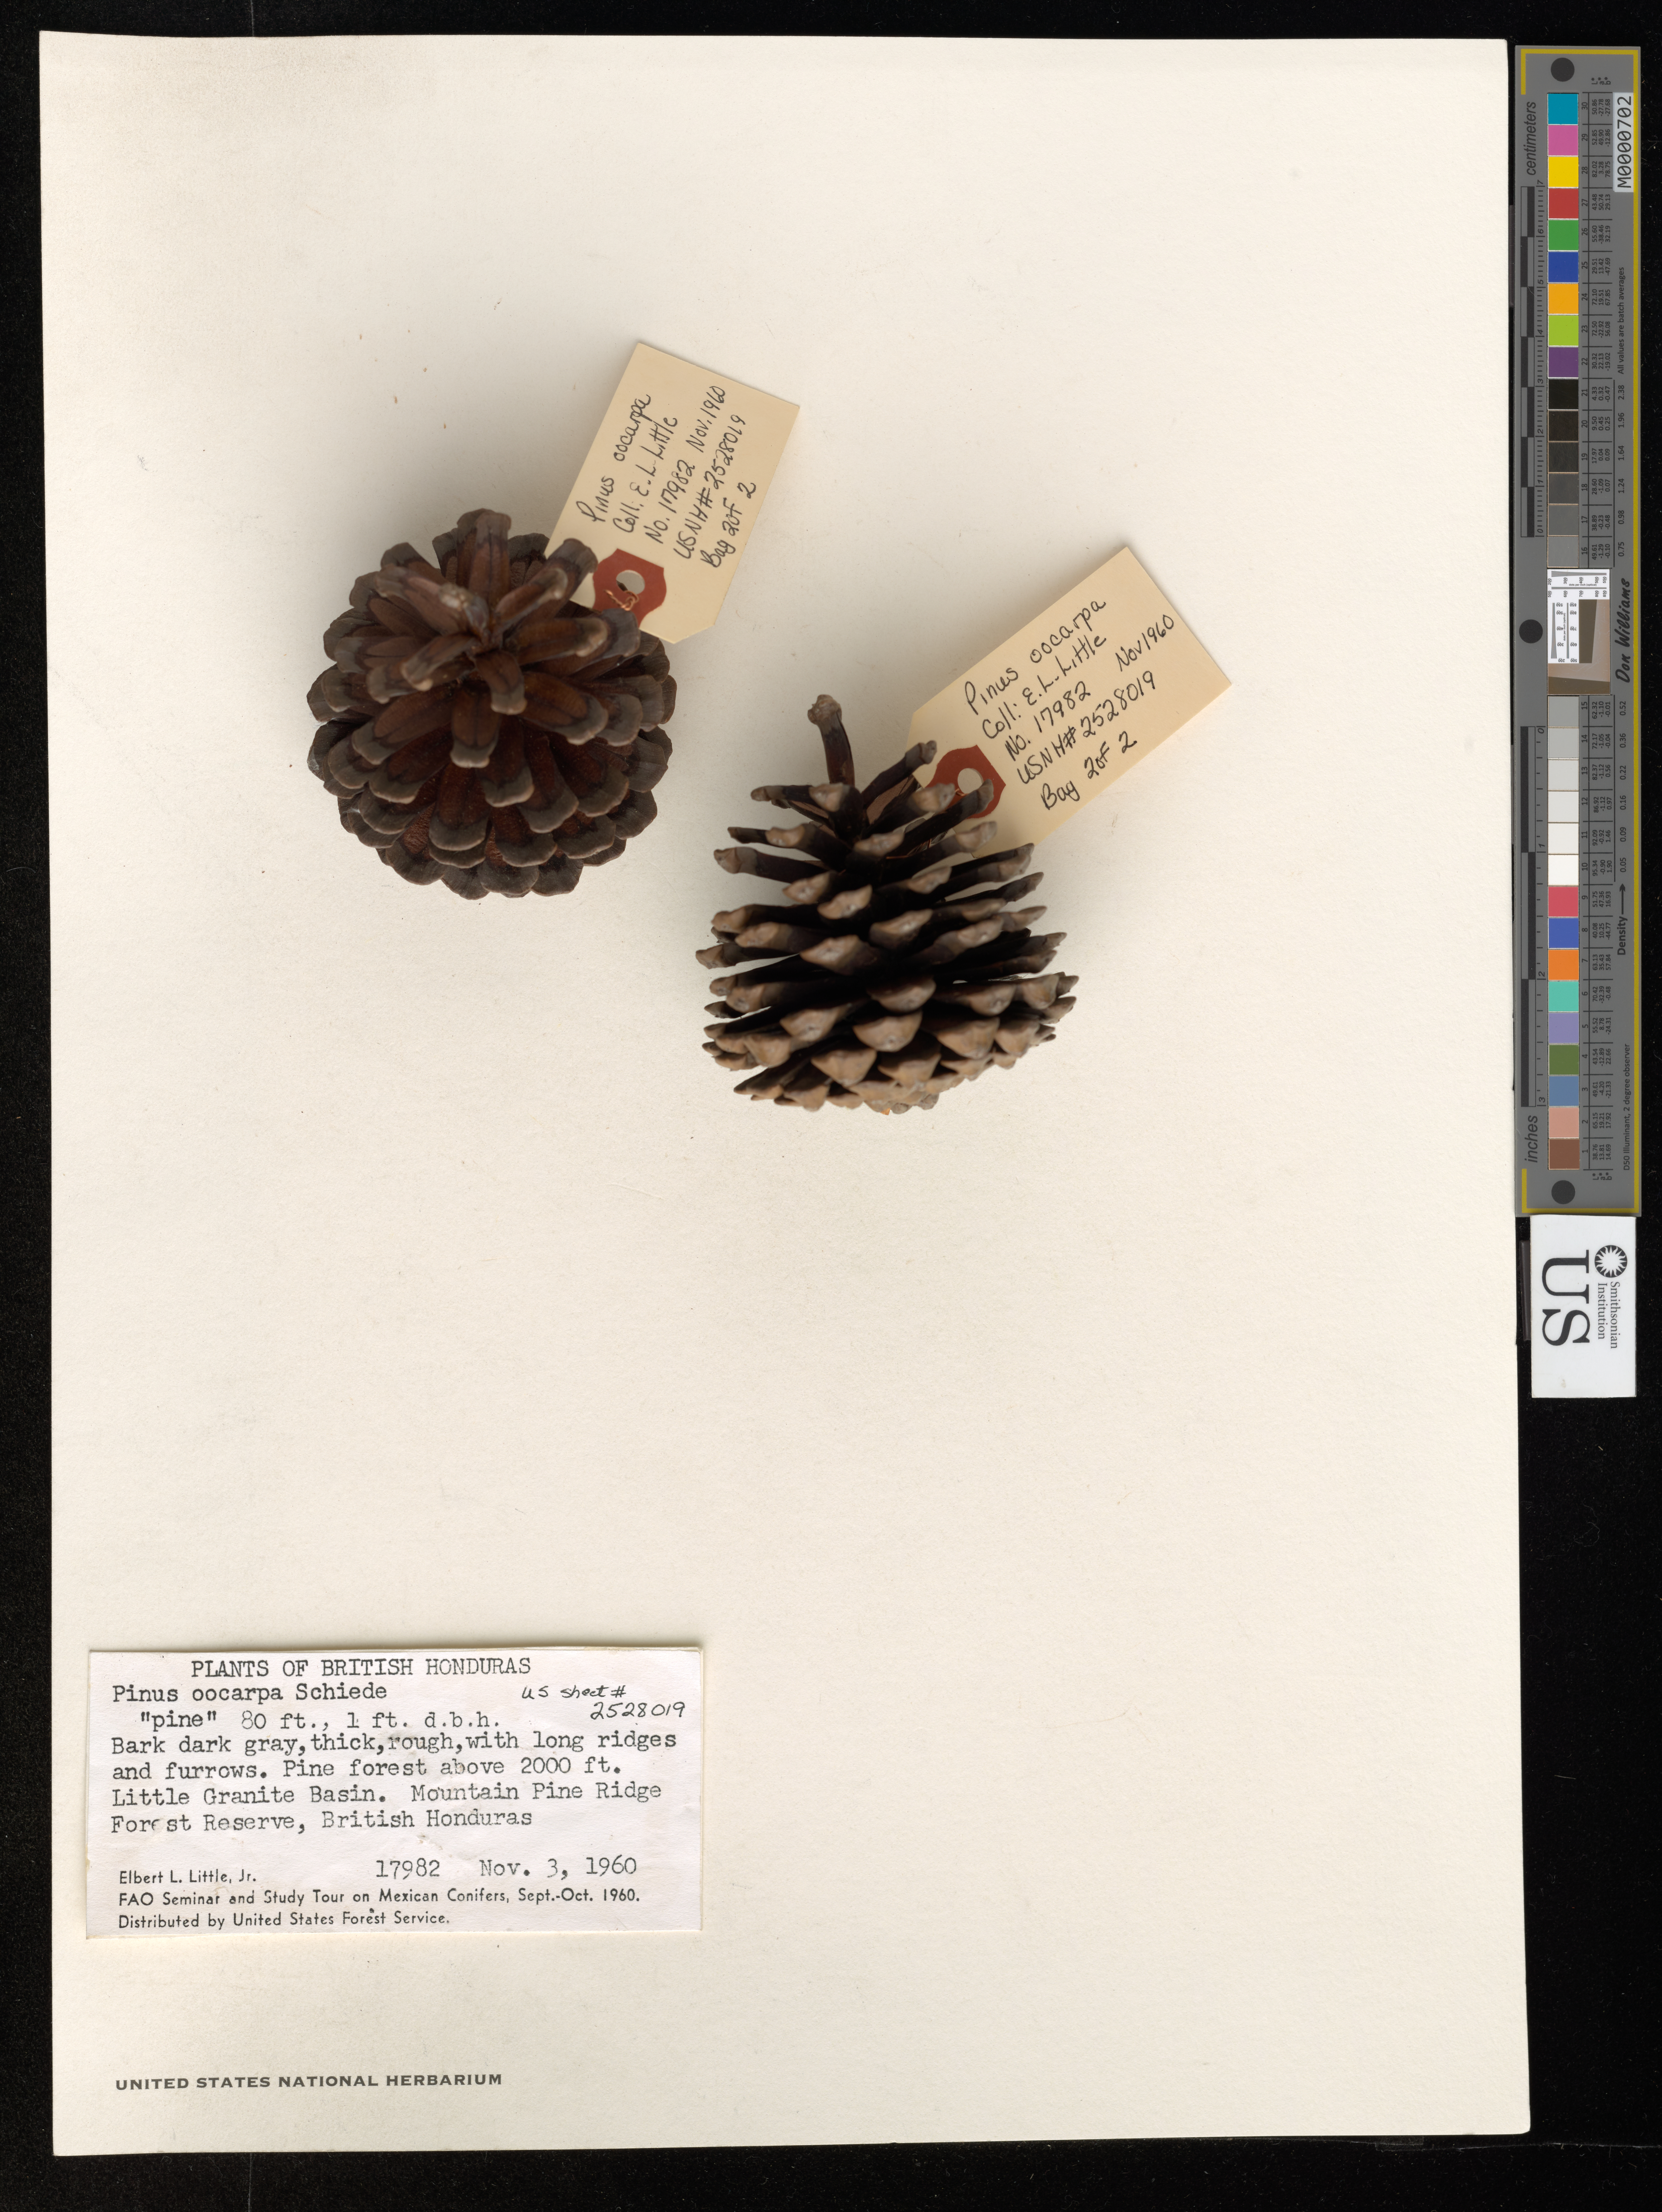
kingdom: Plantae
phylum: Tracheophyta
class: Pinopsida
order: Pinales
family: Pinaceae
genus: Pinus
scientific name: Pinus oocarpa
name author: Schiede ex Schltdl.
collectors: E. L. Little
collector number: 17982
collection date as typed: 03 Nov 1960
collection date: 1960-11-03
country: Belize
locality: Little Granite Basin. Mountain Ridge Forest Reserve, British Honduras.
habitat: Pine forest.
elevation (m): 610